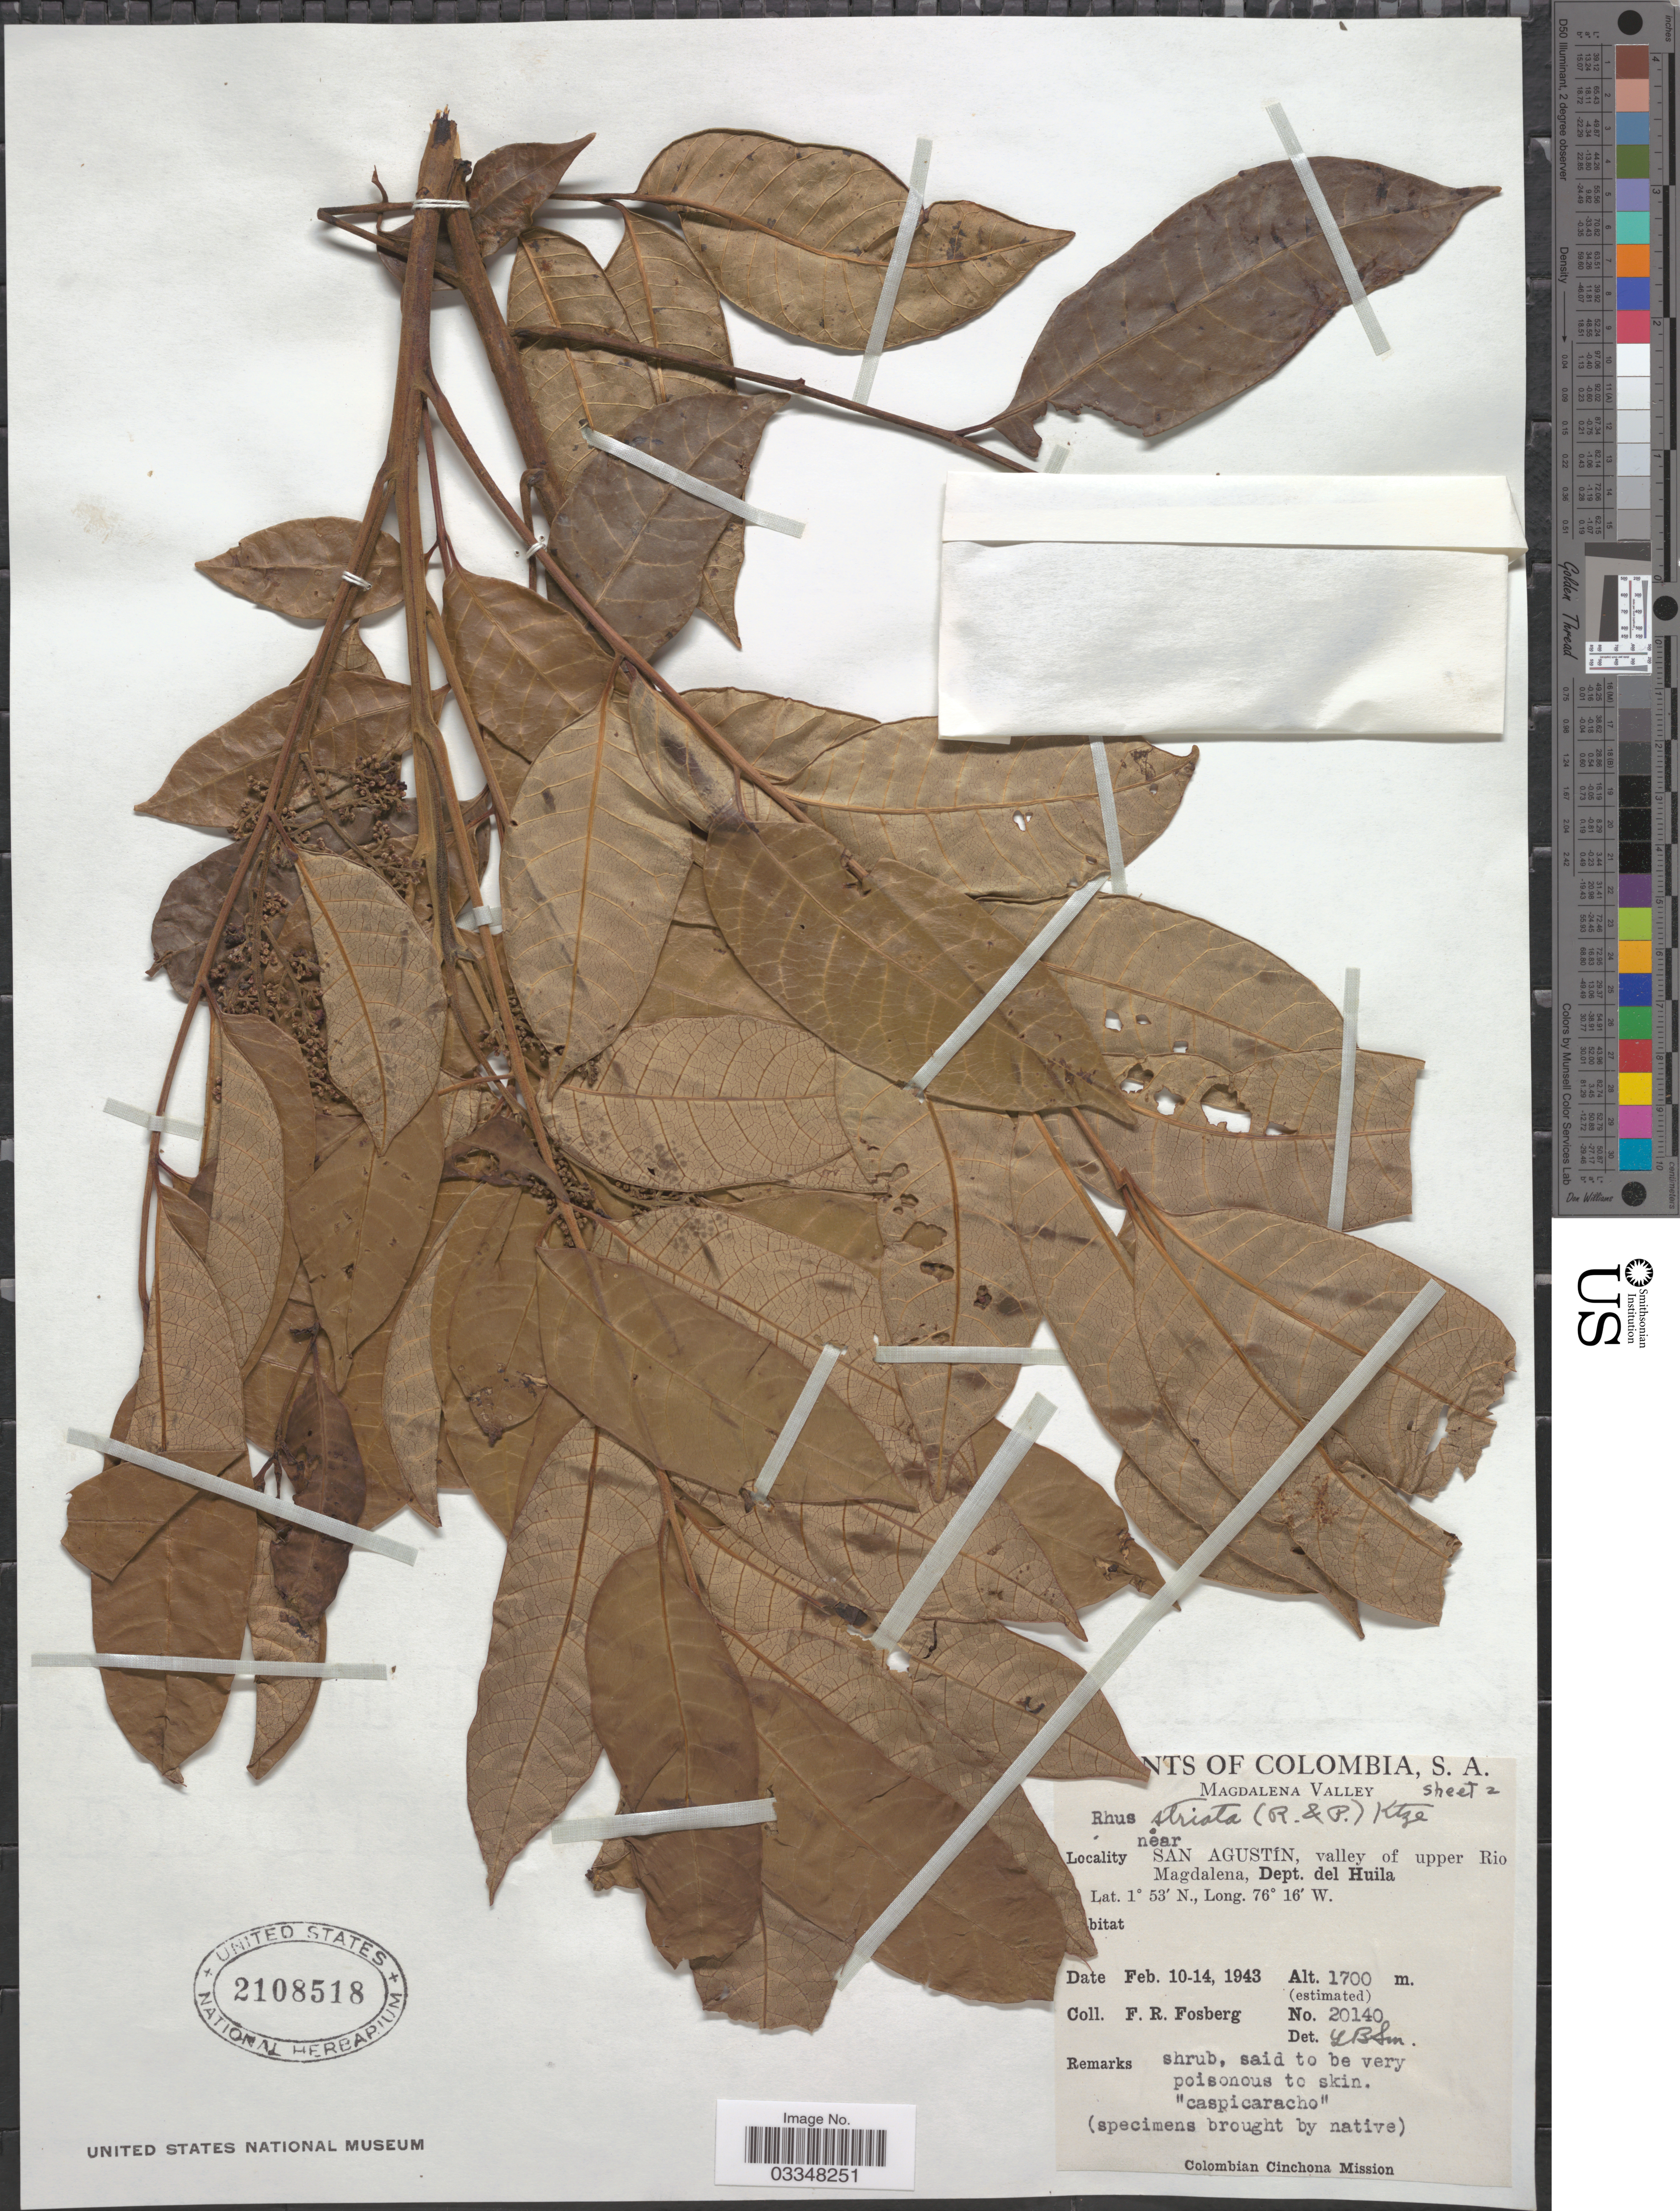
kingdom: Plantae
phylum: Tracheophyta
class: Magnoliopsida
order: Sapindales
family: Anacardiaceae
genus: Toxicodendron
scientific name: Toxicodendron striatum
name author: (Ruiz & Pav.) Kuntze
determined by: Mitchell, John D.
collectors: F. R. Fosberg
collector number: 20140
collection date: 1943-02-10/1943-02-14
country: Colombia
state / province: Huila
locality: Magdalena Valley. Near San Agustín, valley of upper Rio Magdalena, Dept. del Huila.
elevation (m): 1700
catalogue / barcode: US 2108518